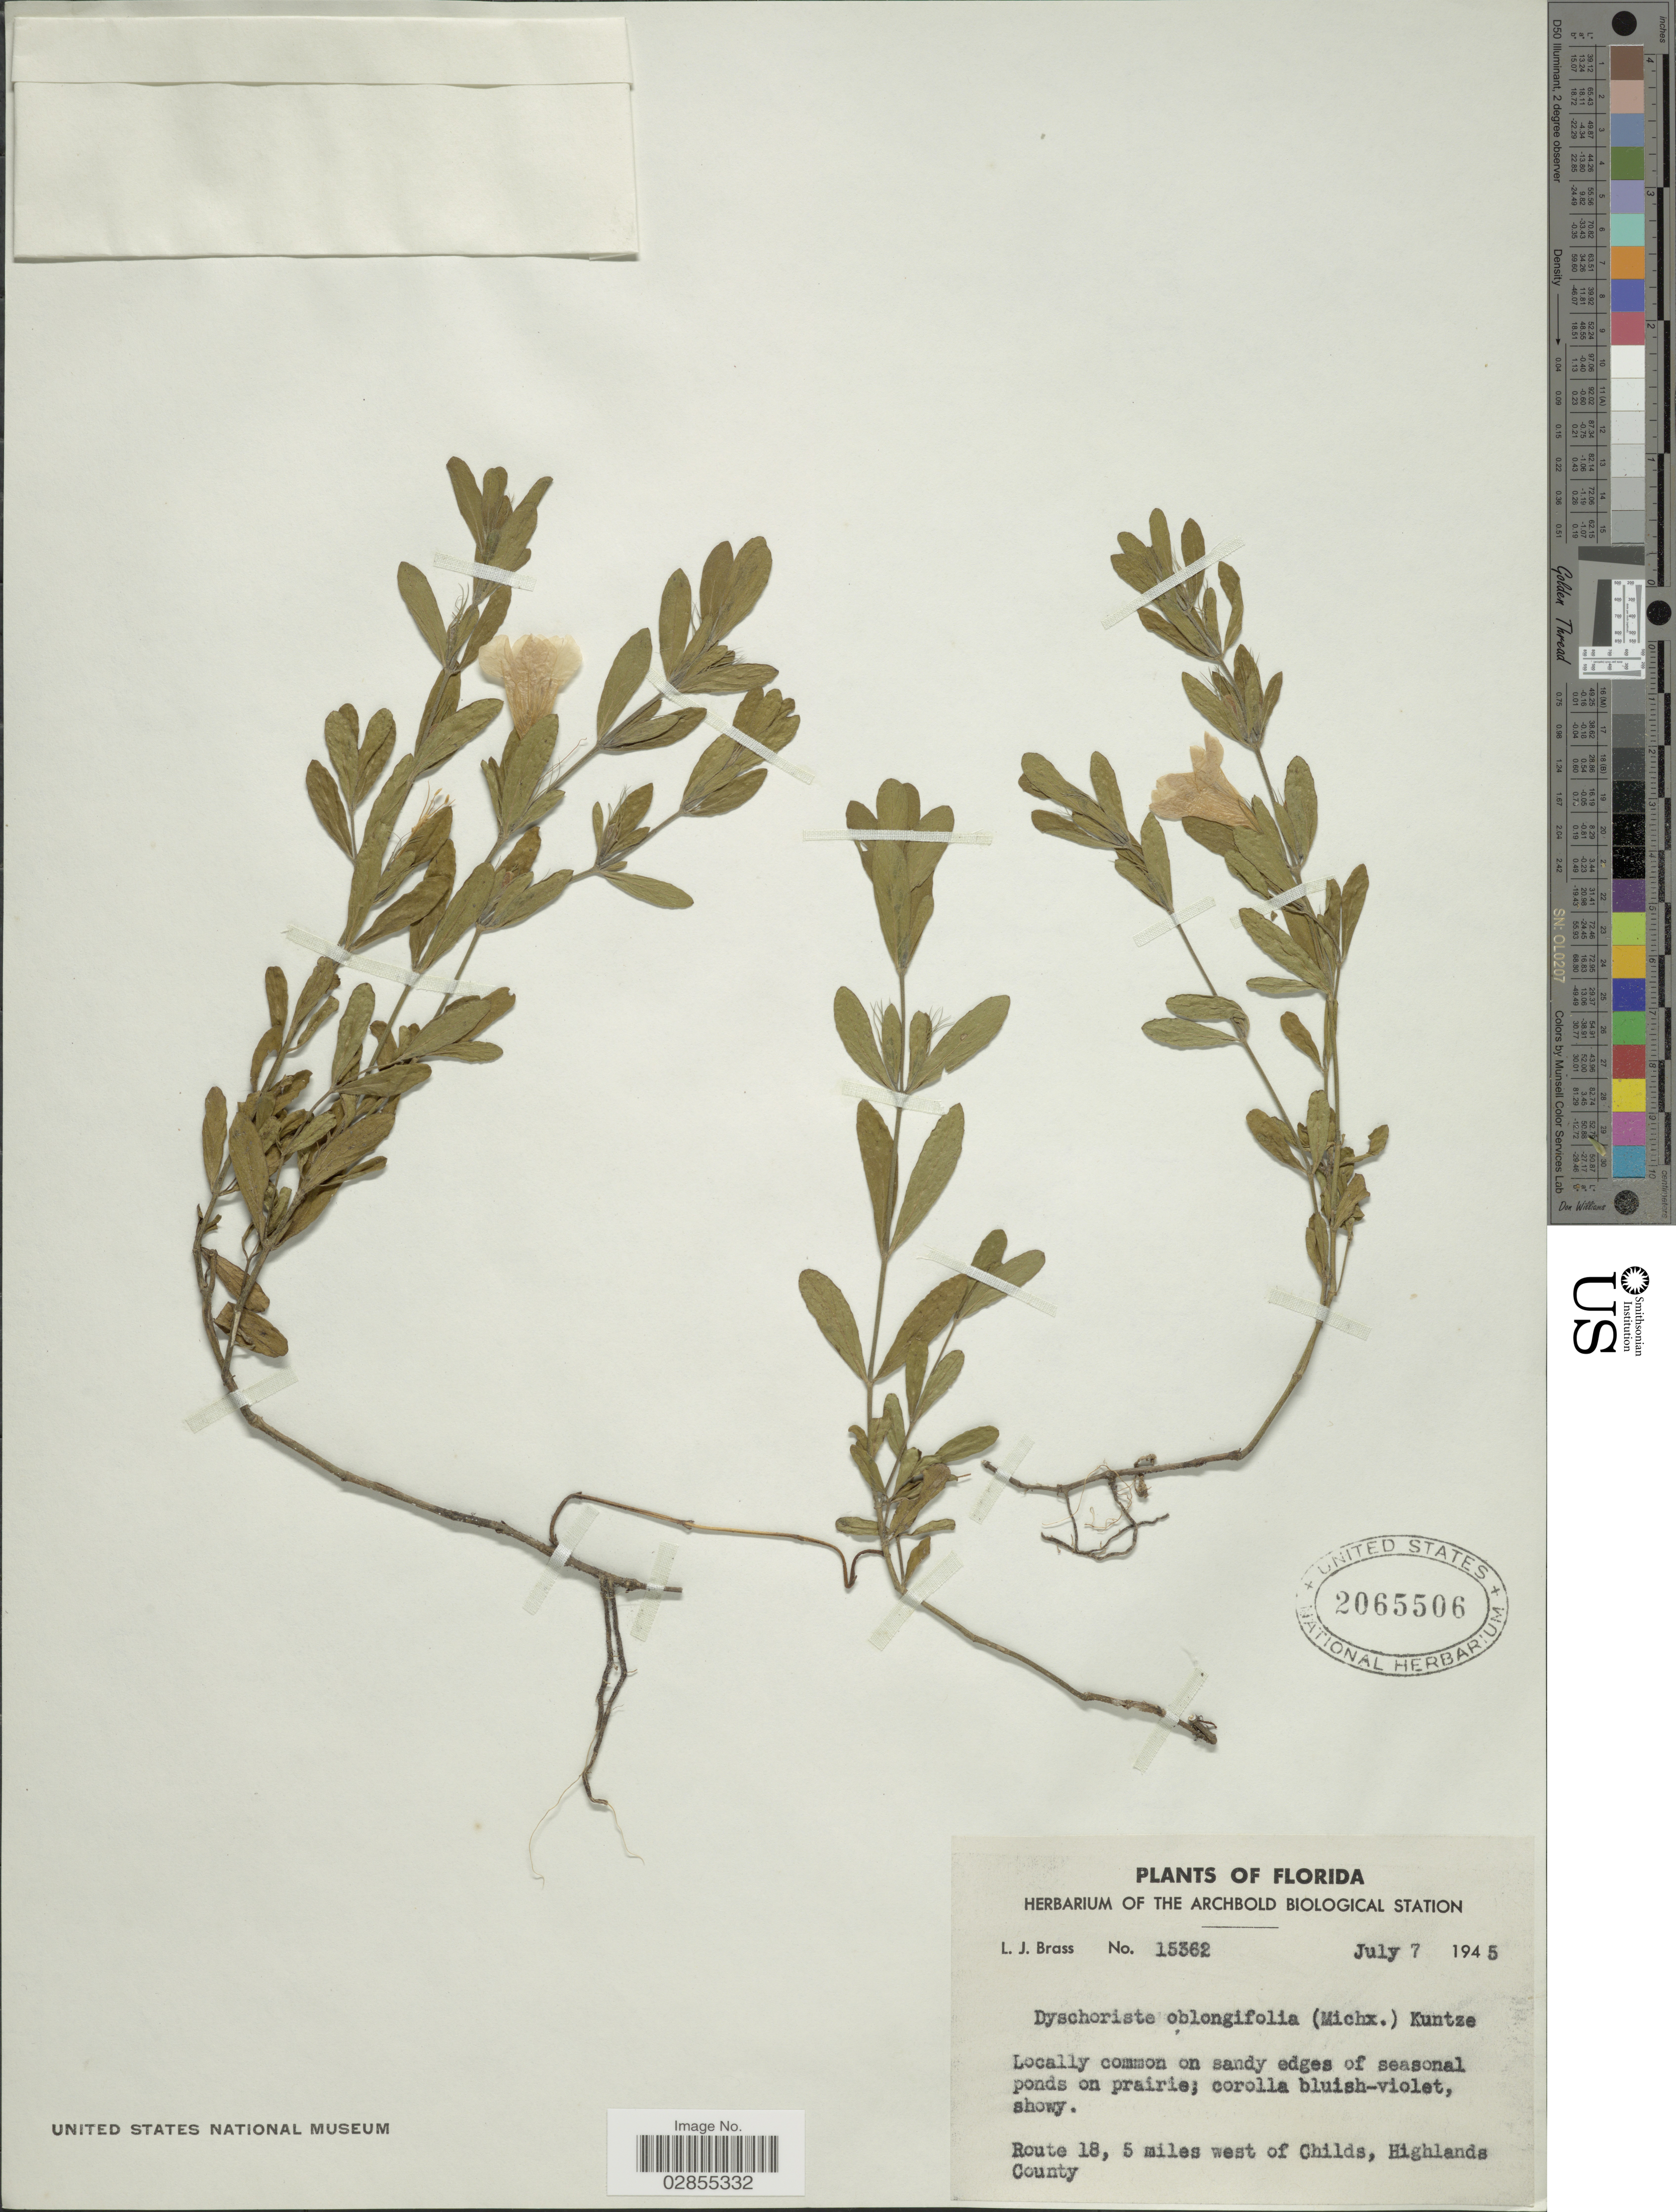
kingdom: Plantae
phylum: Tracheophyta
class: Magnoliopsida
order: Lamiales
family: Acanthaceae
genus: Dyschoriste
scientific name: Dyschoriste oblongifolia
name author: (Michx.) Kuntze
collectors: L. J. Brass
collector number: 15362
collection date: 1945-07-07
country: United States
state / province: Florida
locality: Route 18, 5 miles west of Childs, Highlands County.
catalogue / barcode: US 2065506